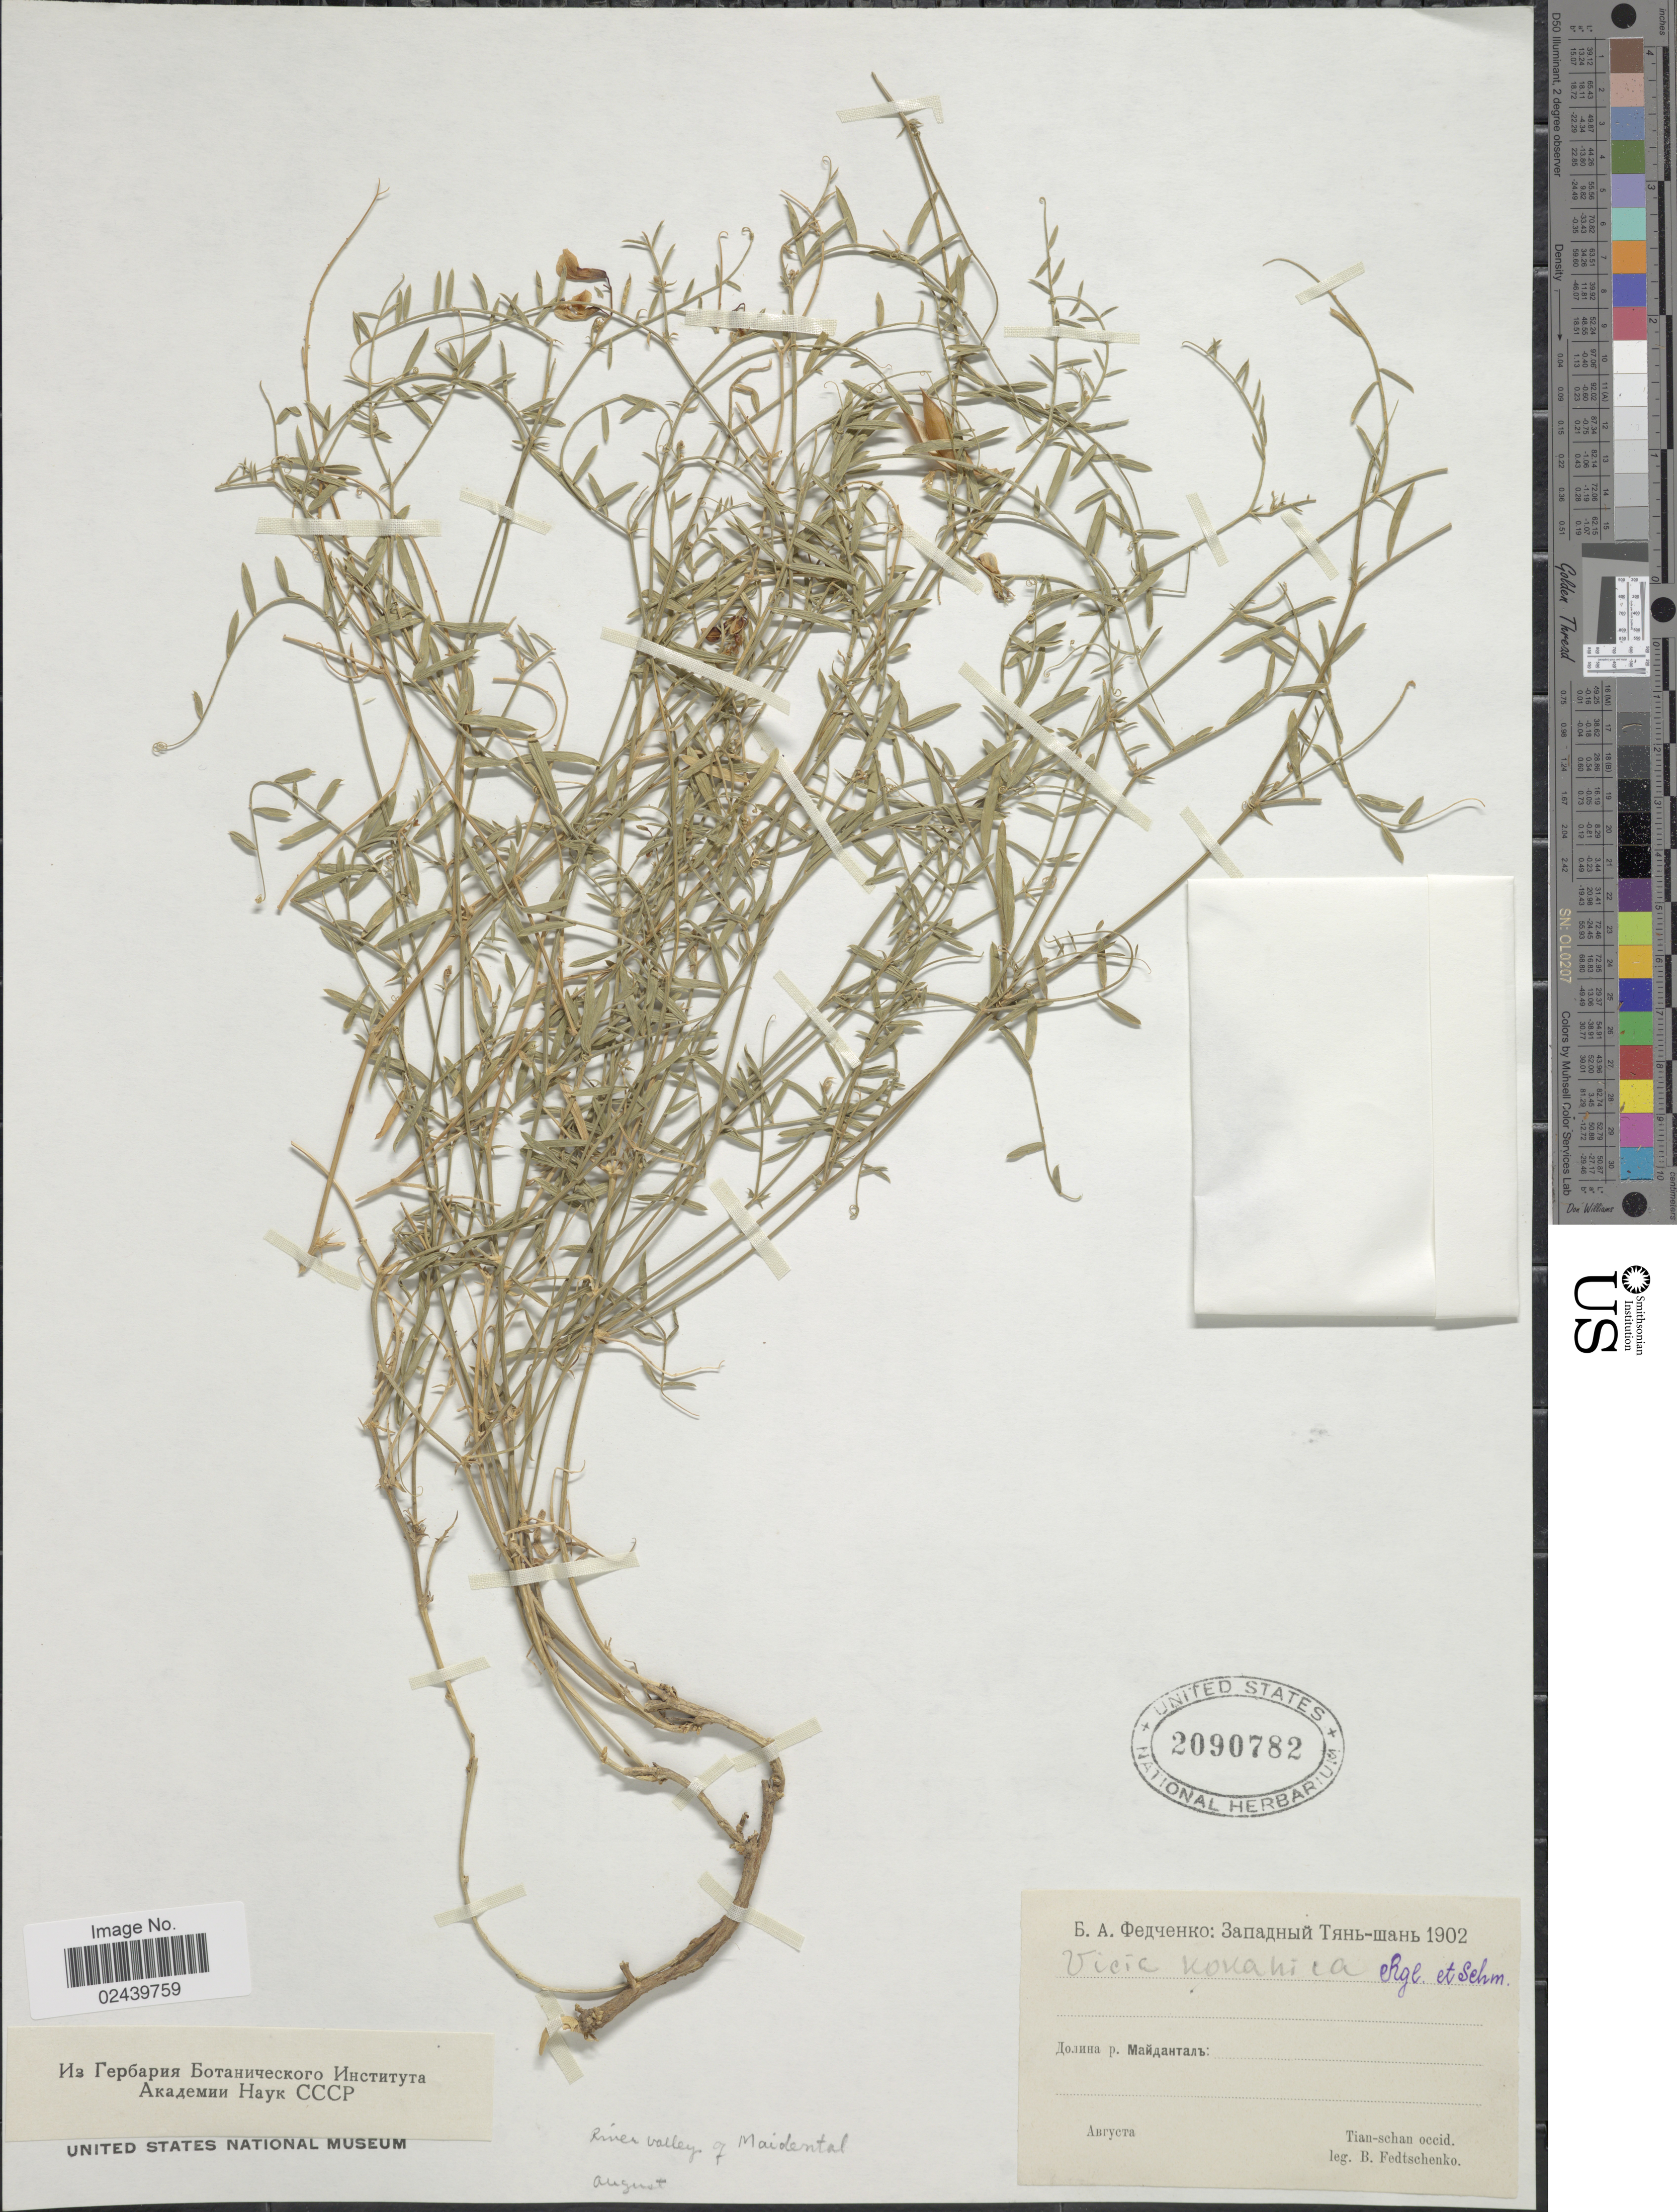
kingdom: Plantae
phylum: Tracheophyta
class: Magnoliopsida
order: Fabales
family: Fabaceae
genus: Vicia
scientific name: Vicia kokanica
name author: Regel & Schmalh.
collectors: B. Fedtschenko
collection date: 1902-08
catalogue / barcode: US 2090782